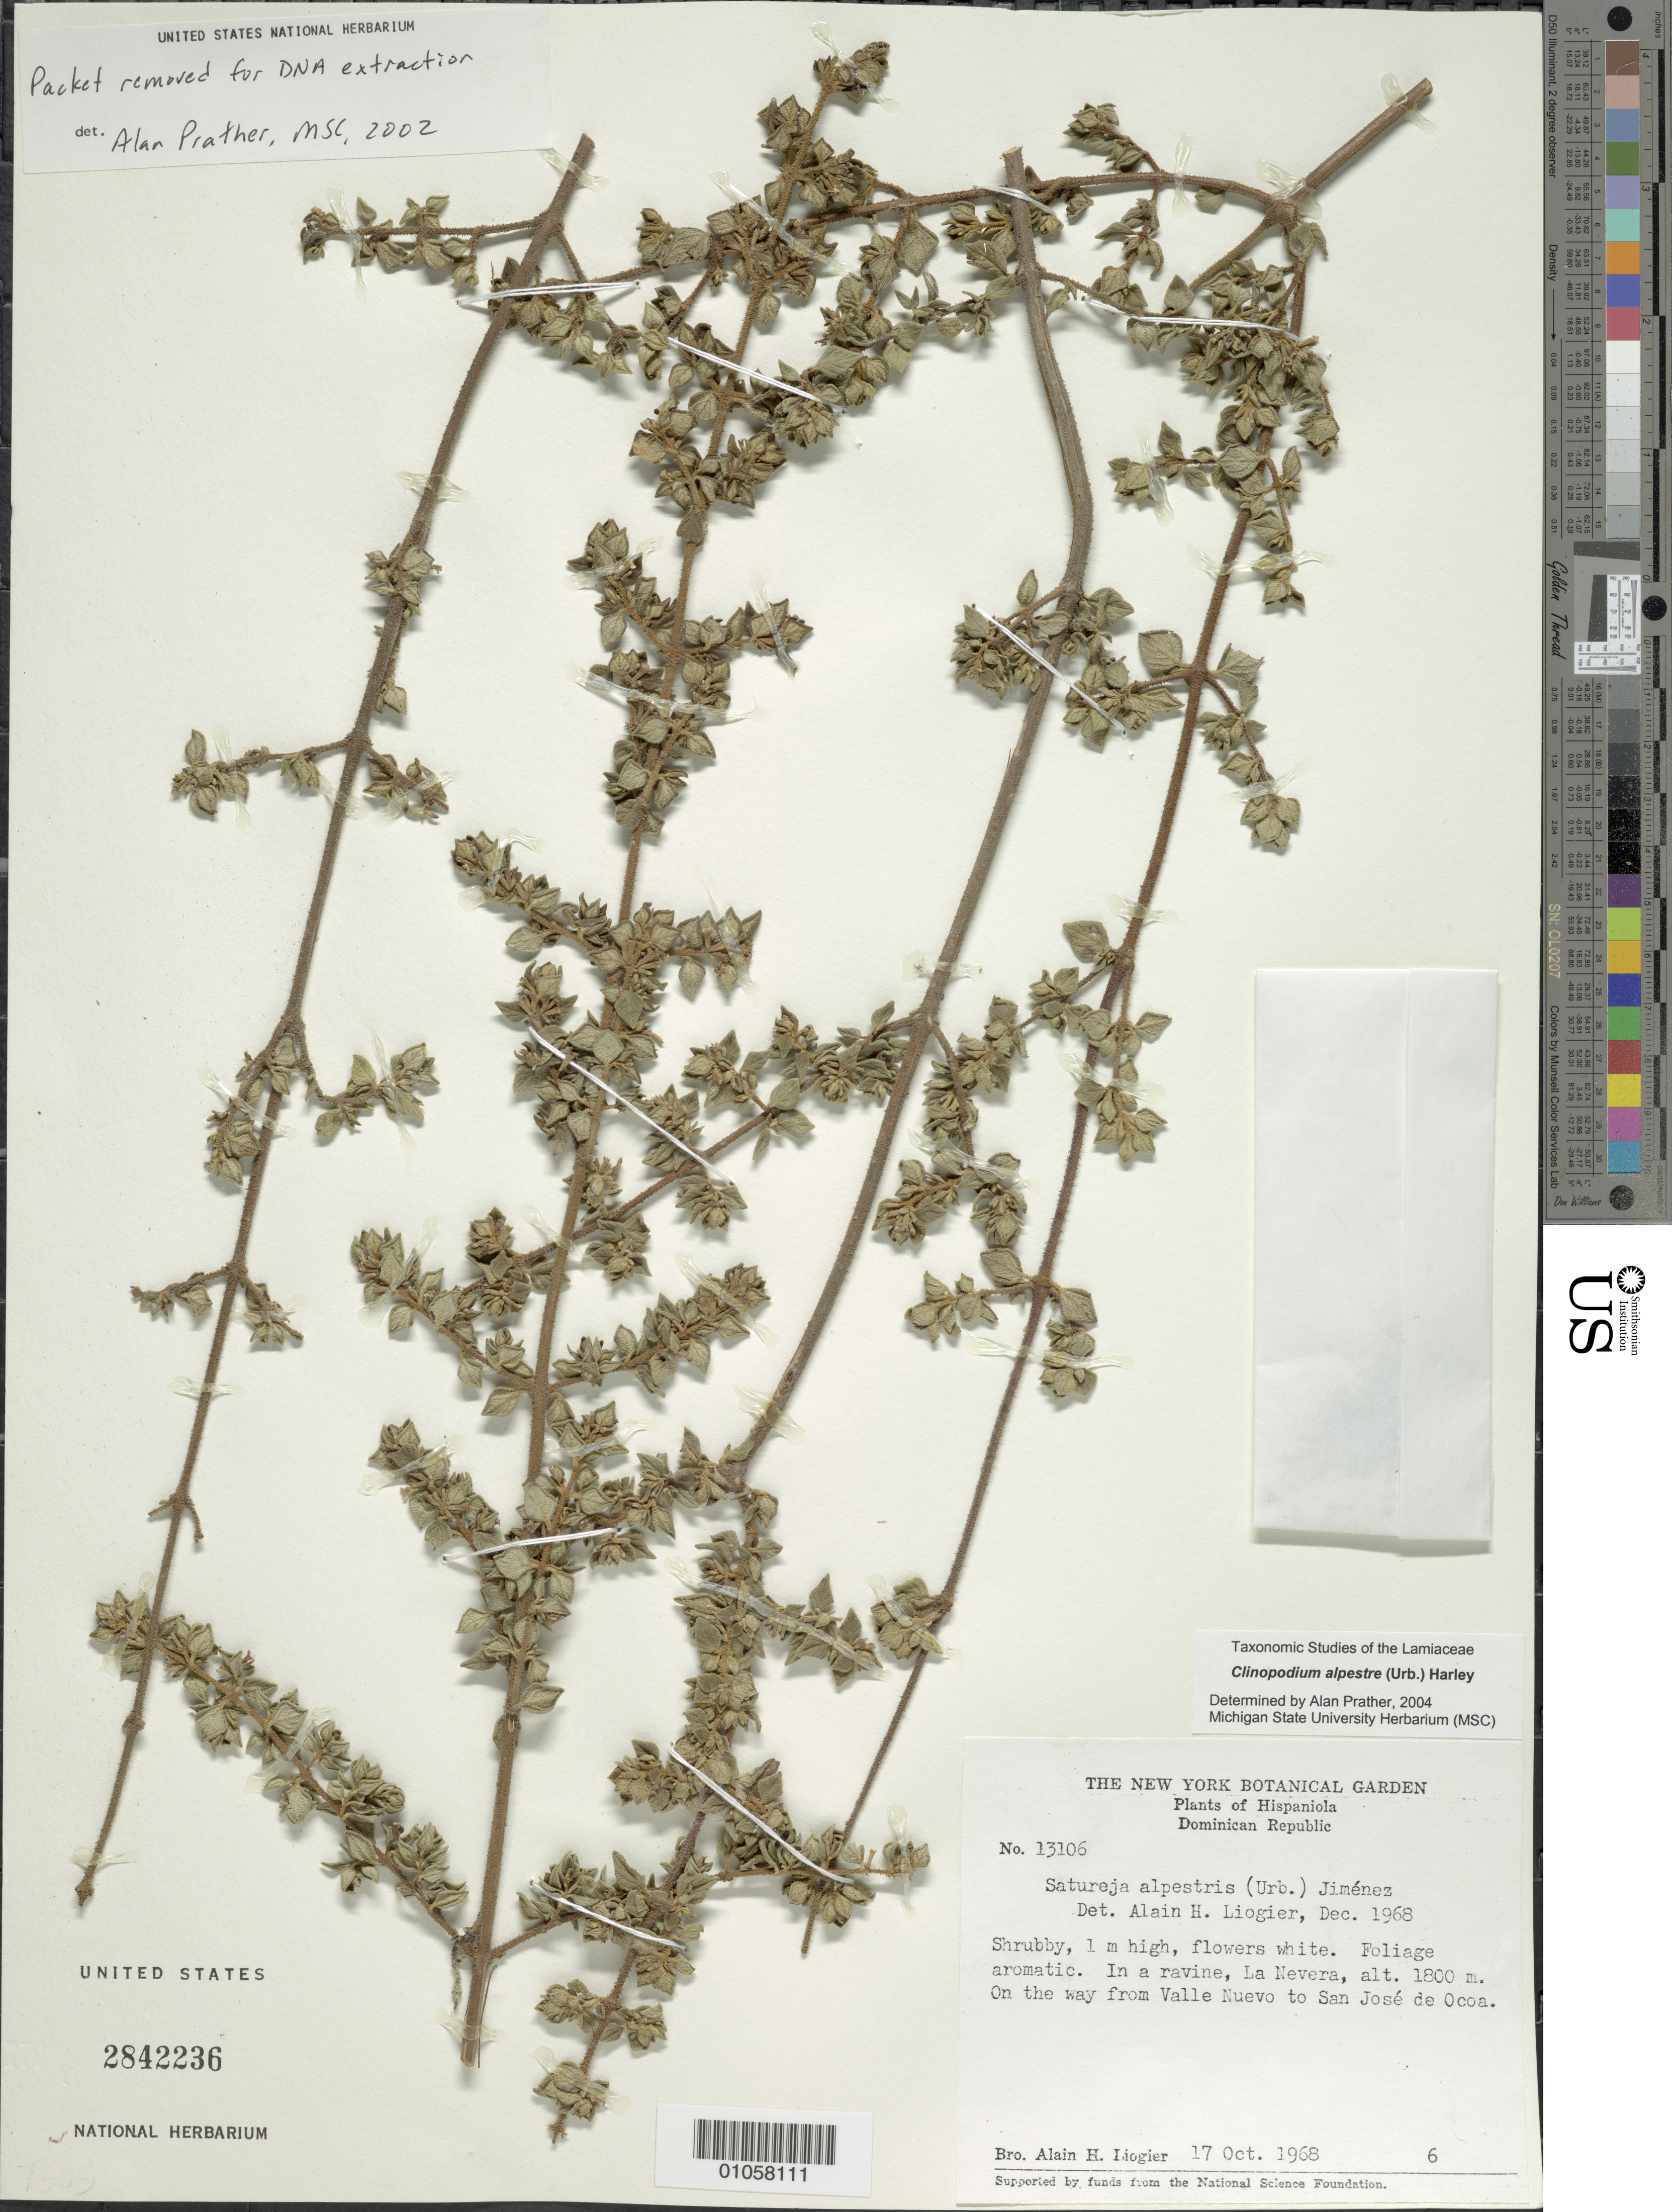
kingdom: Plantae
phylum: Tracheophyta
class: Magnoliopsida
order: Lamiales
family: Lamiaceae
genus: Clinopodium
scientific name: Clinopodium alpestre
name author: (Urb.) Harley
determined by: Prather, L. A.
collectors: A. H. Liogier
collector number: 13106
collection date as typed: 17 Oct 1968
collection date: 1968-10-17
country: Dominican Republic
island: Hispaniola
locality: La Nevera, on the way from Valle Nuevo to San José de Ocoa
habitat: In a ravine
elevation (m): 1800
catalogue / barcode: US 2842236